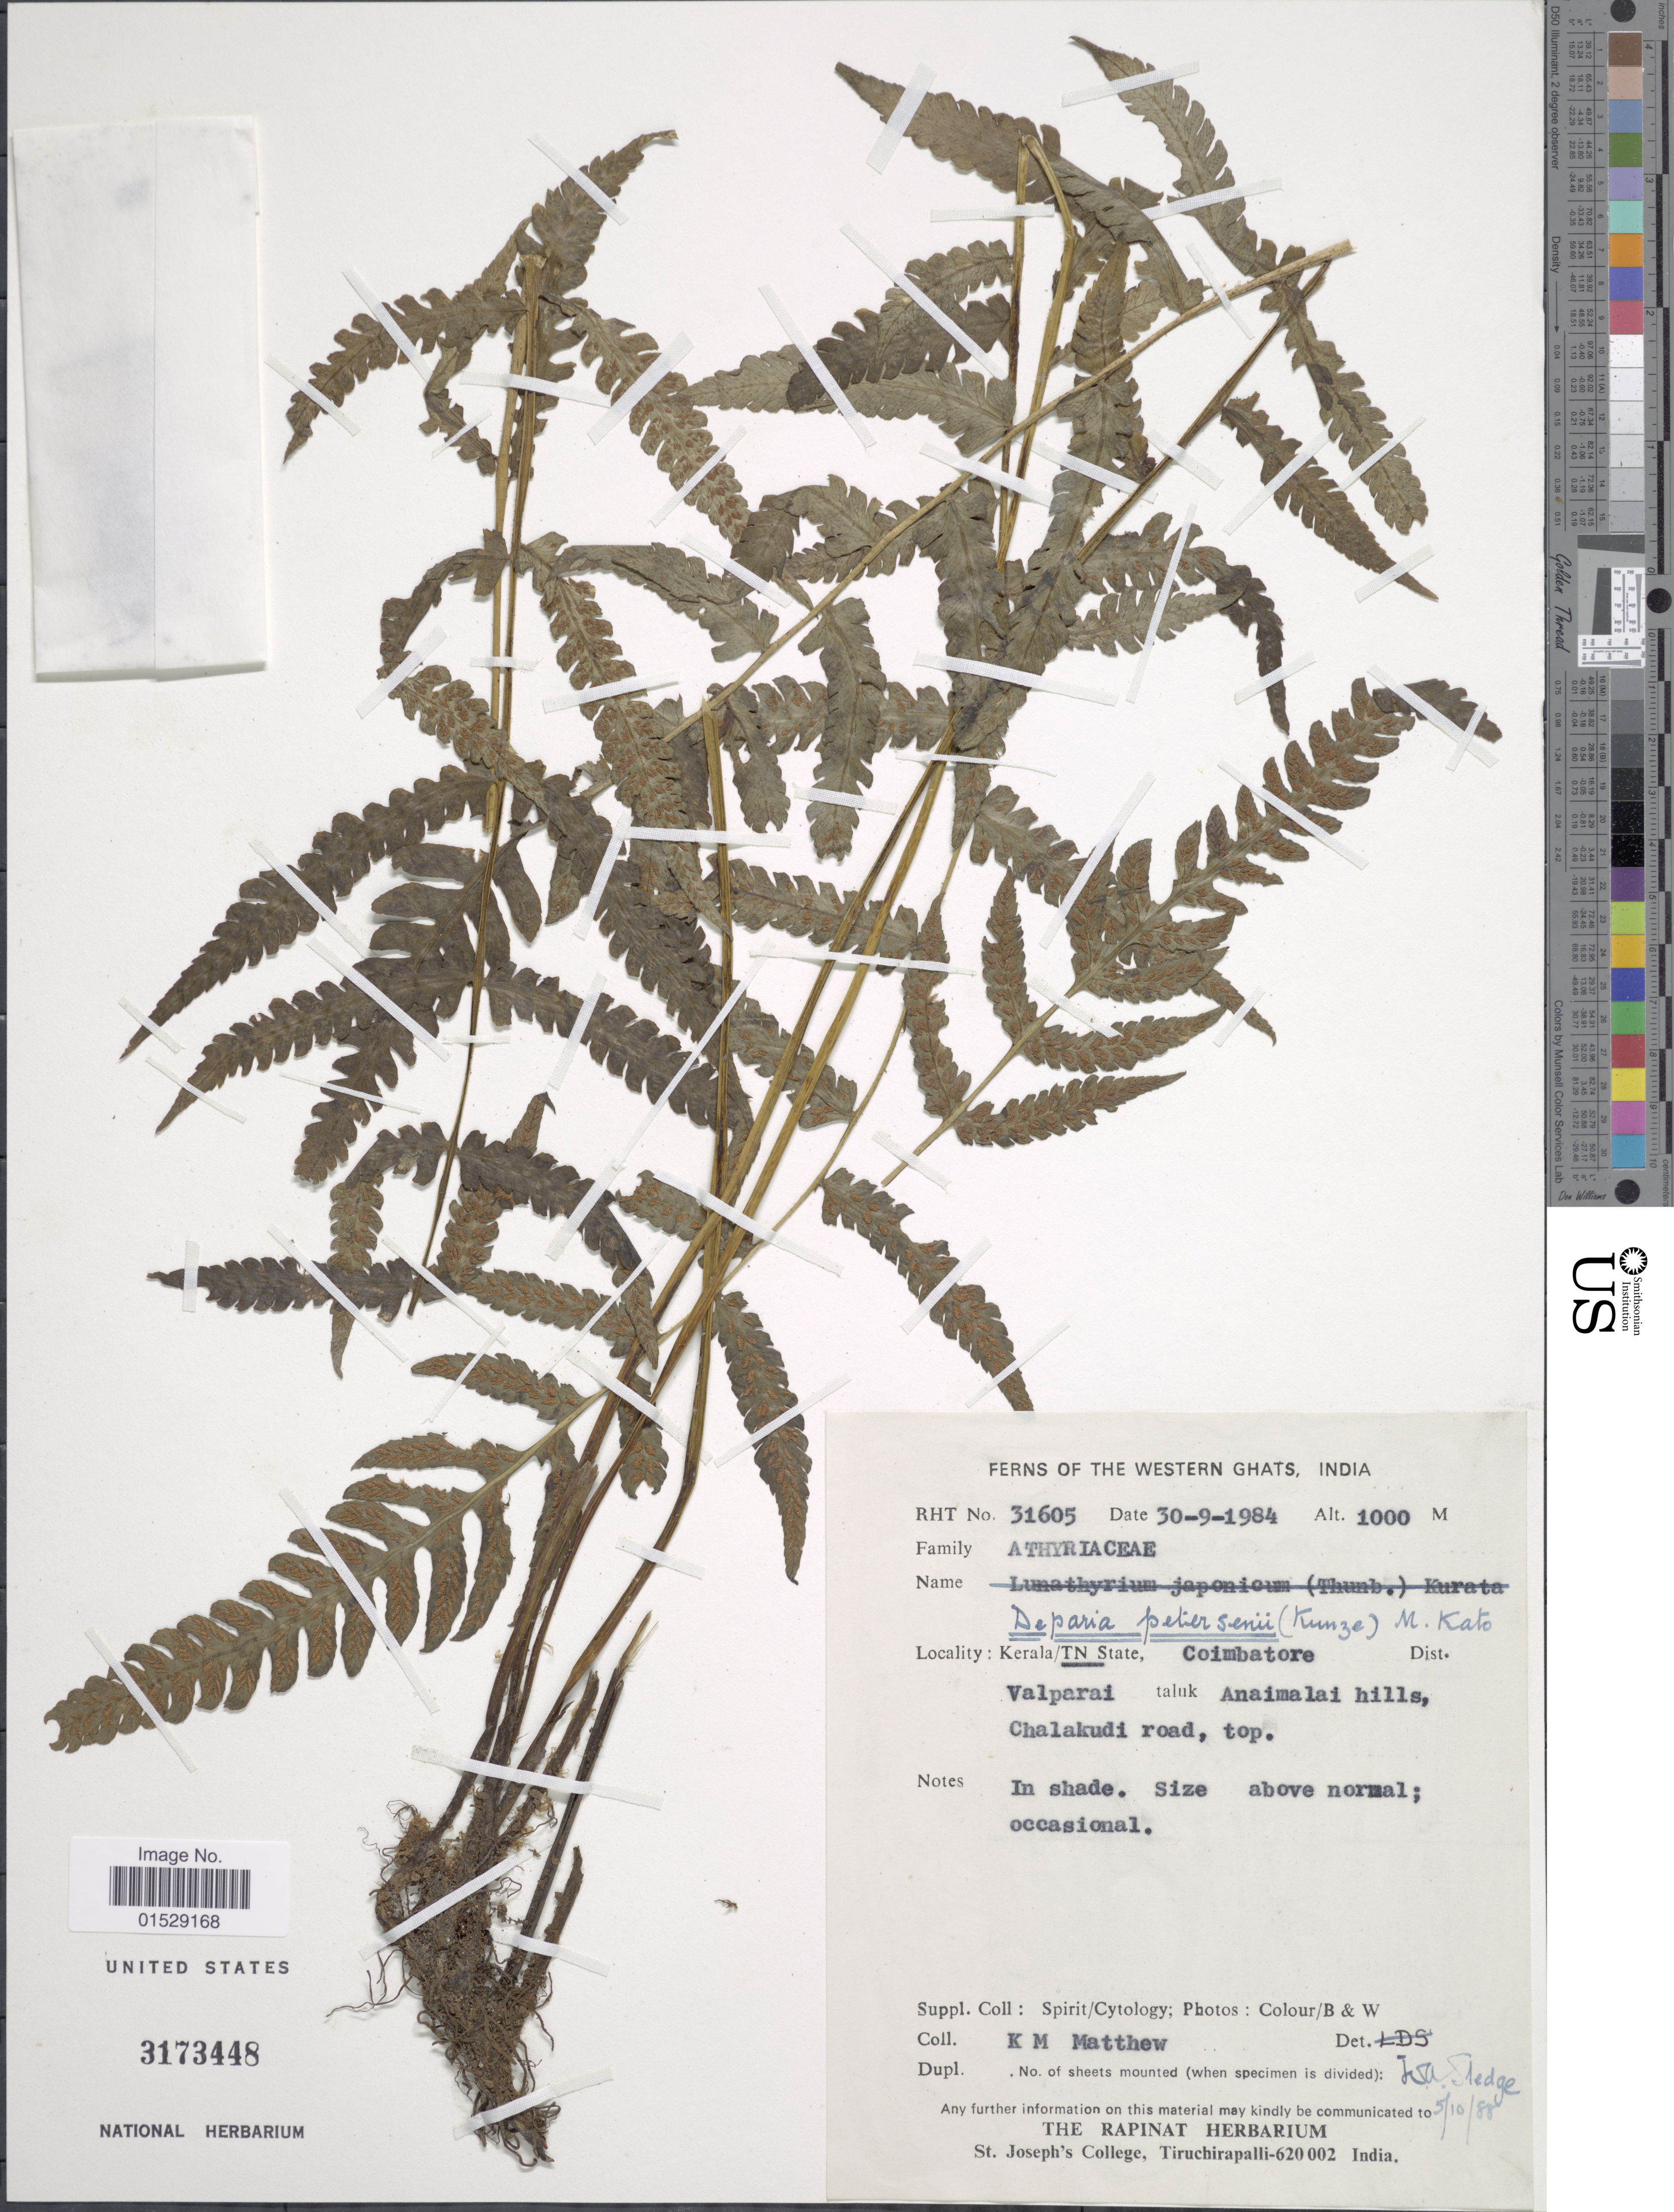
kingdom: Plantae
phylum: Tracheophyta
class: Polypodiopsida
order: Polypodiales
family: Athyriaceae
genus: Deparia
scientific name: Deparia petersenii var. petersenii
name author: (Kunze) M. Kato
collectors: K. M. Matthew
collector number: RHT 31605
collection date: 1984-09-30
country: India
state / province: Kerala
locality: Western Ghats, India, Kerala/TN State, Coimbatore Dist., Valparai taluk Anaimalai hills, Chalakudi road, top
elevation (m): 1000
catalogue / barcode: US 3173448